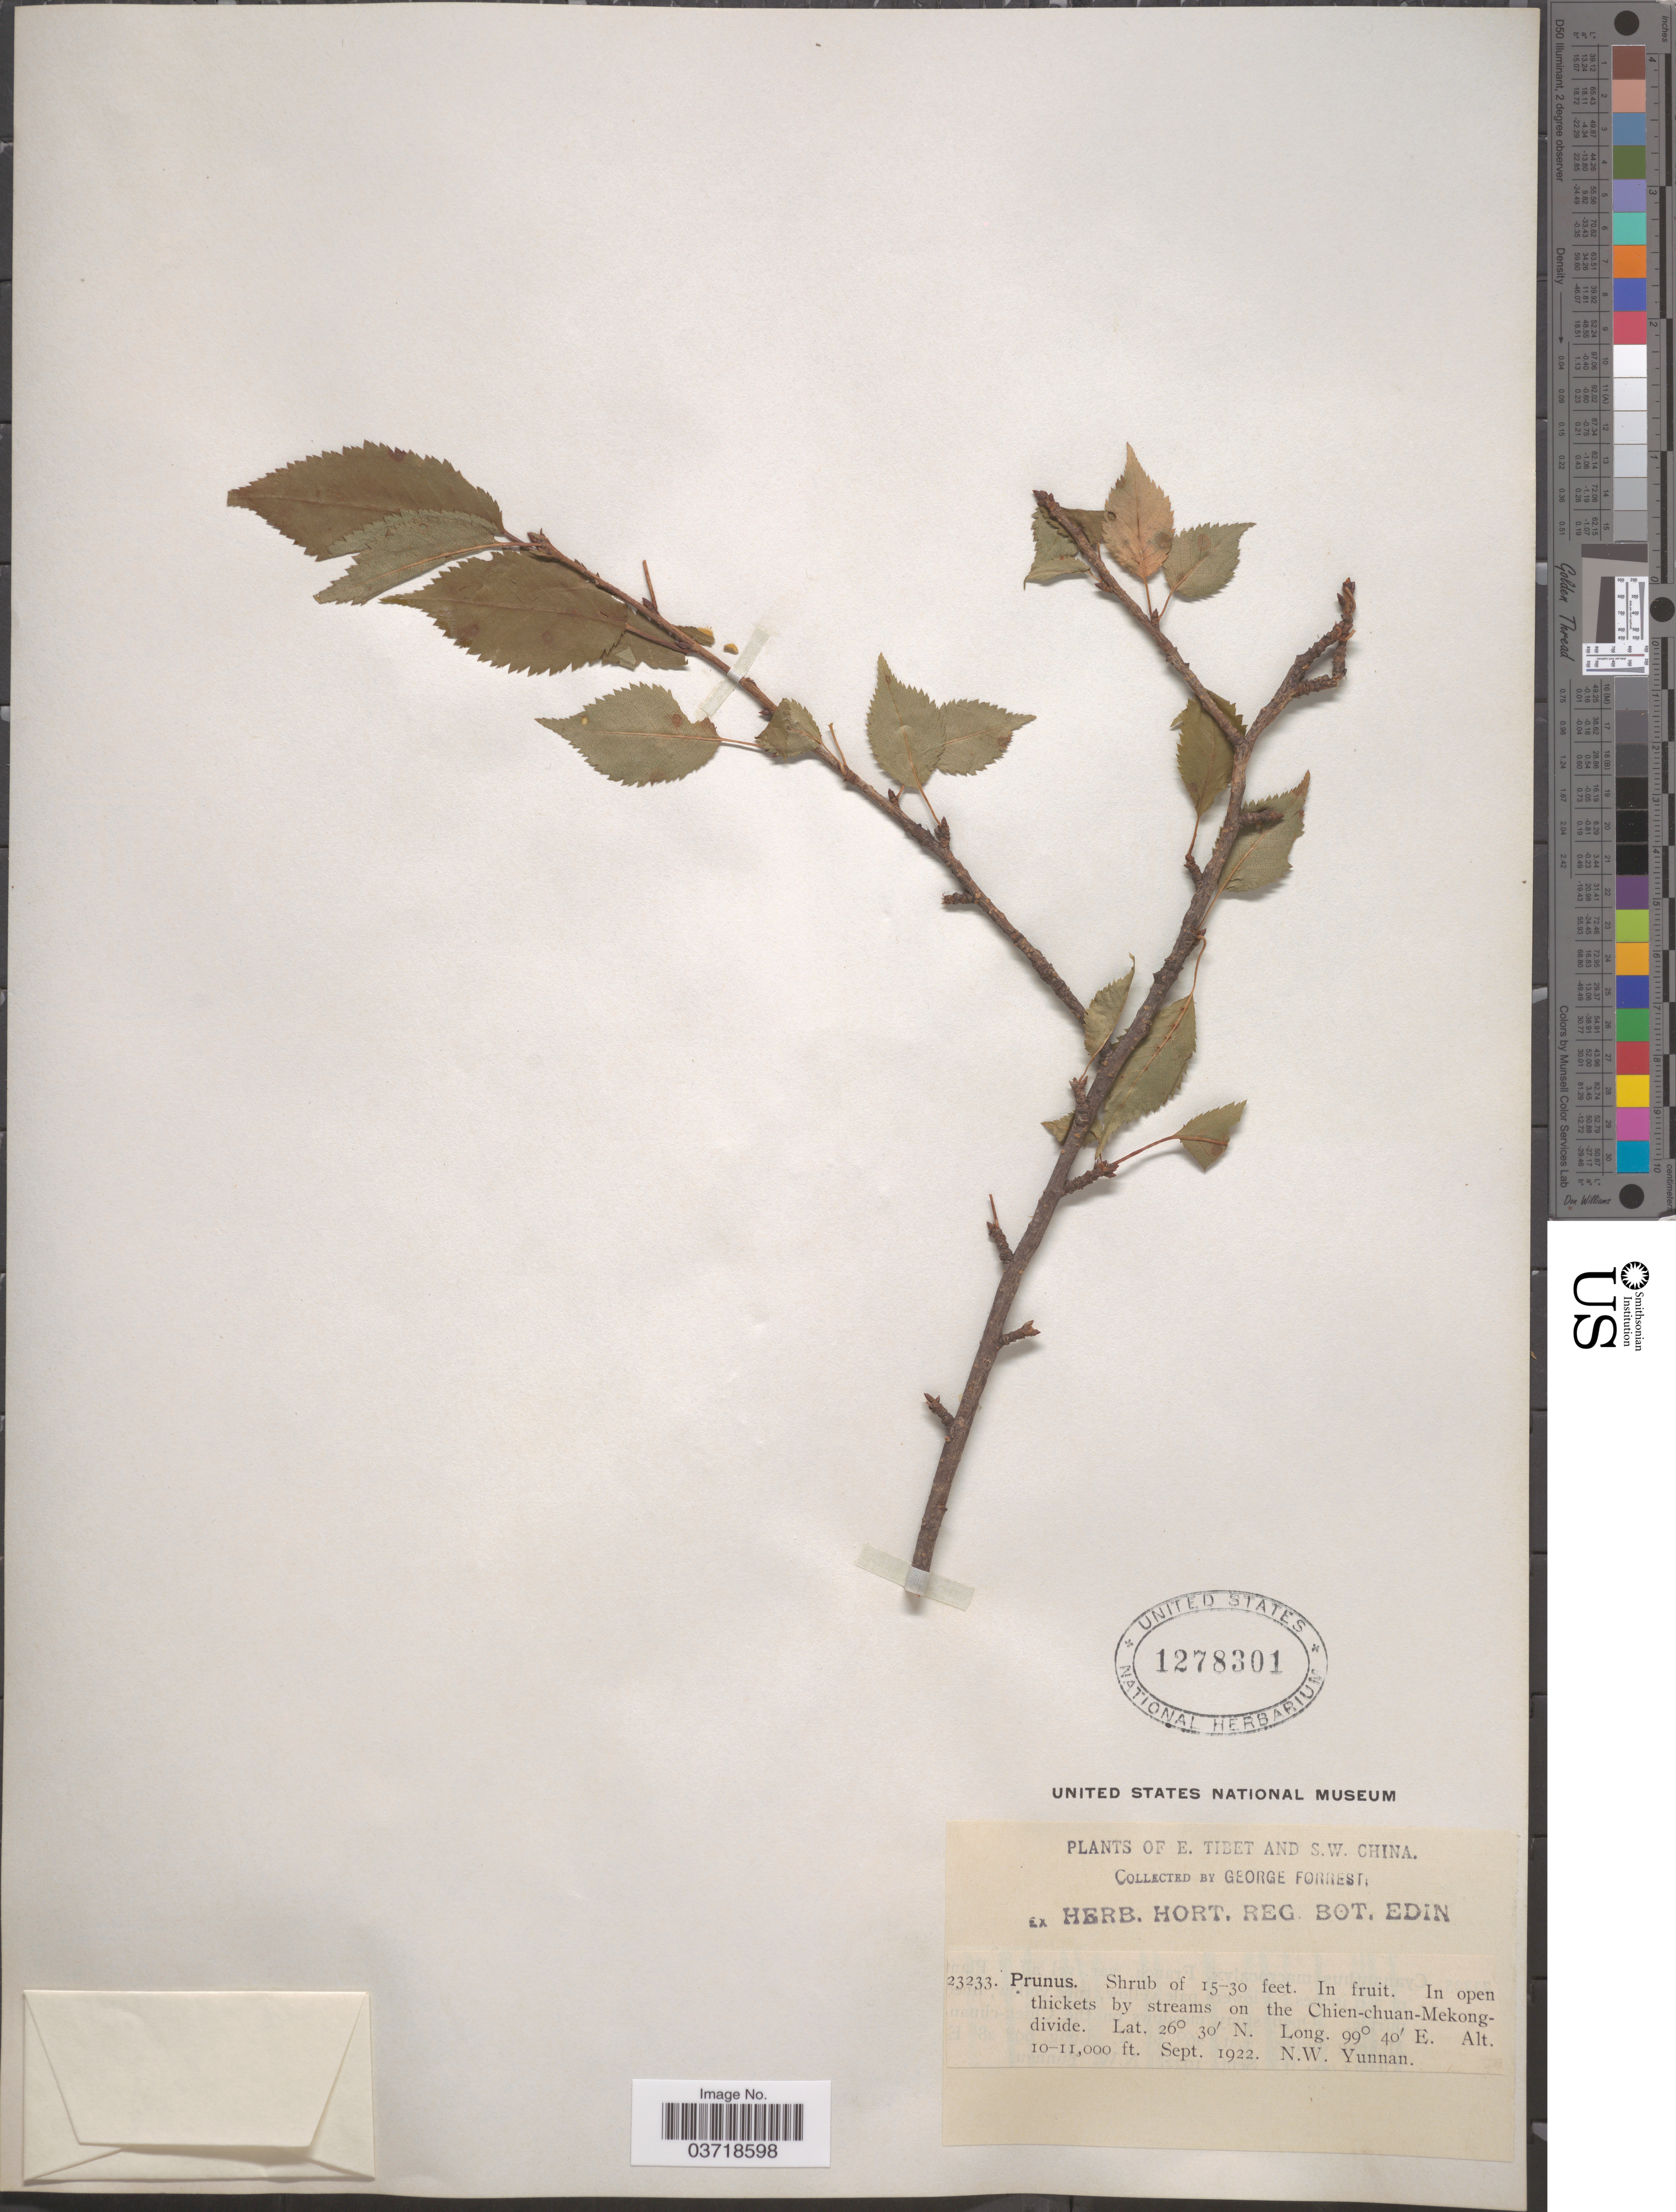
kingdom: Plantae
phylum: Tracheophyta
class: Magnoliopsida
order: Rosales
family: Rosaceae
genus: Prunus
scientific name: Prunus sp.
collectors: G. Forrest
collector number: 23233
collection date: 1922-09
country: China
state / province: Yunnan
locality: S.W. China. On the Chien-chuan-Mekong-divide. N.W. Yunnan.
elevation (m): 3048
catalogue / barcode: US 1278301